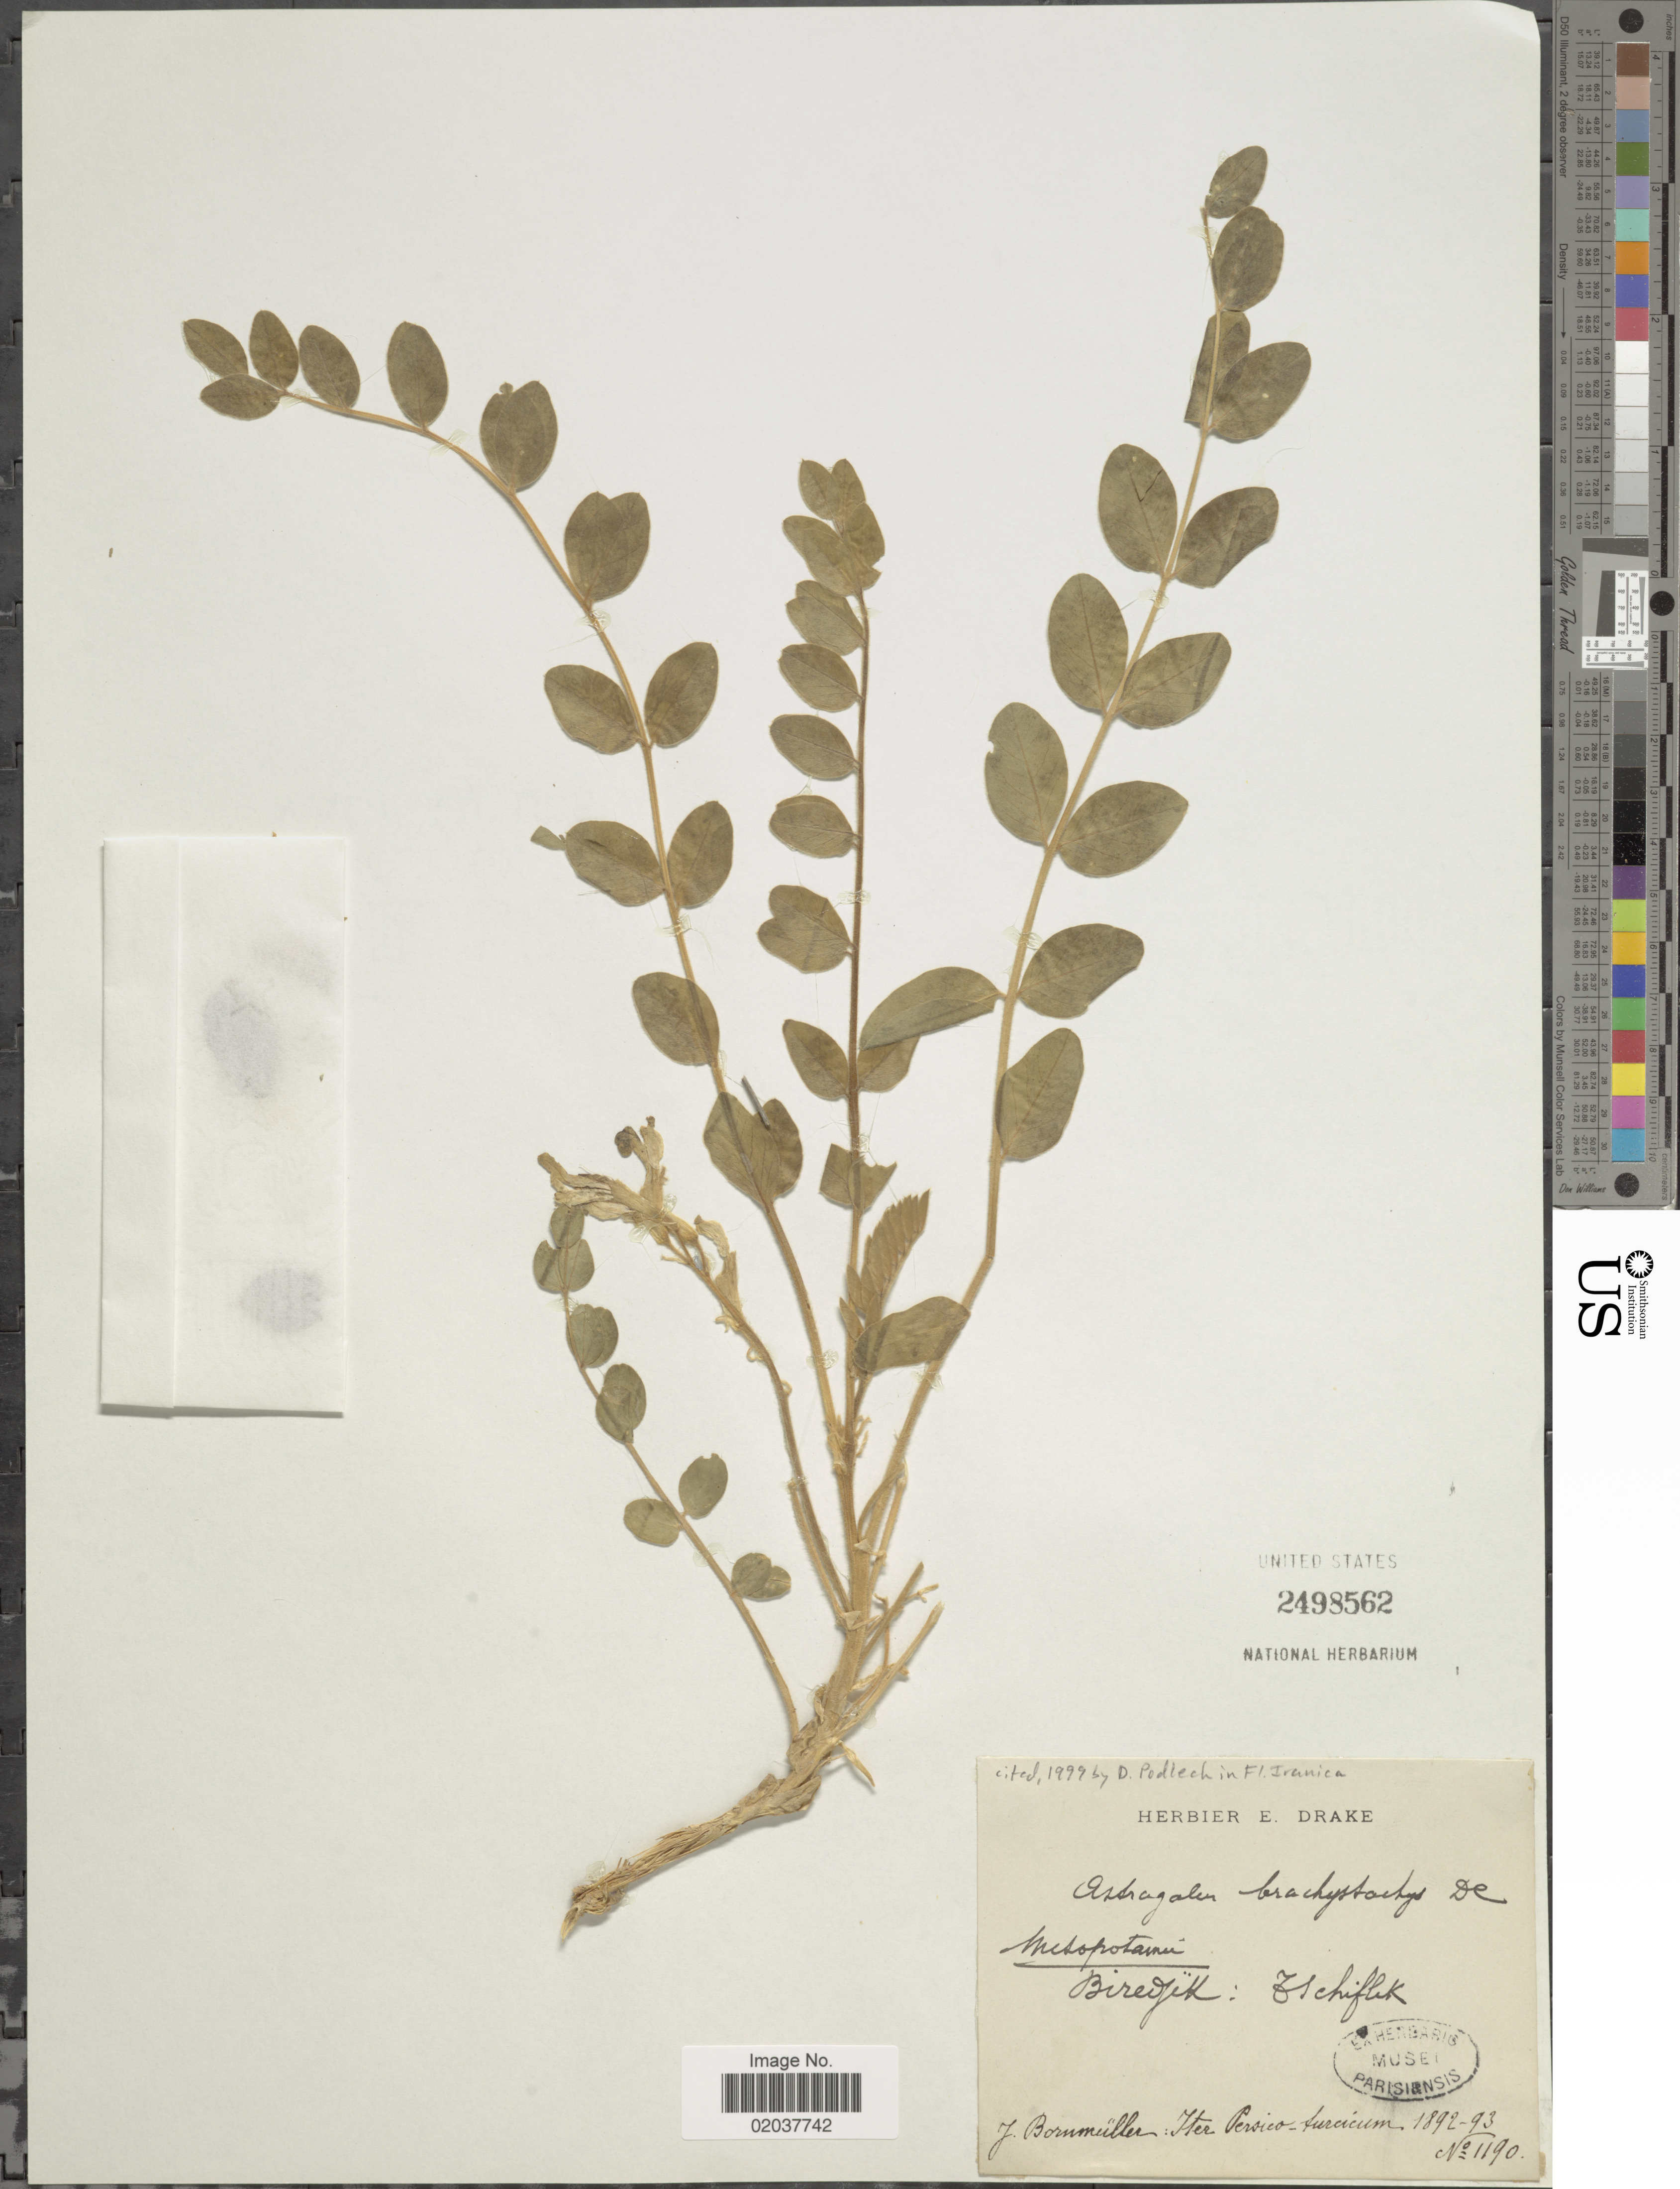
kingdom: Plantae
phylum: Tracheophyta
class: Magnoliopsida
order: Fabales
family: Fabaceae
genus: Astragalus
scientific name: Astragalus brachystachys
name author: DC.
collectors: J. Bornmüller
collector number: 1190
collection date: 1892/1893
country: Iran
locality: Biredjek, Persico-Aurcium [interpreted]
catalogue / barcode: US 2498562